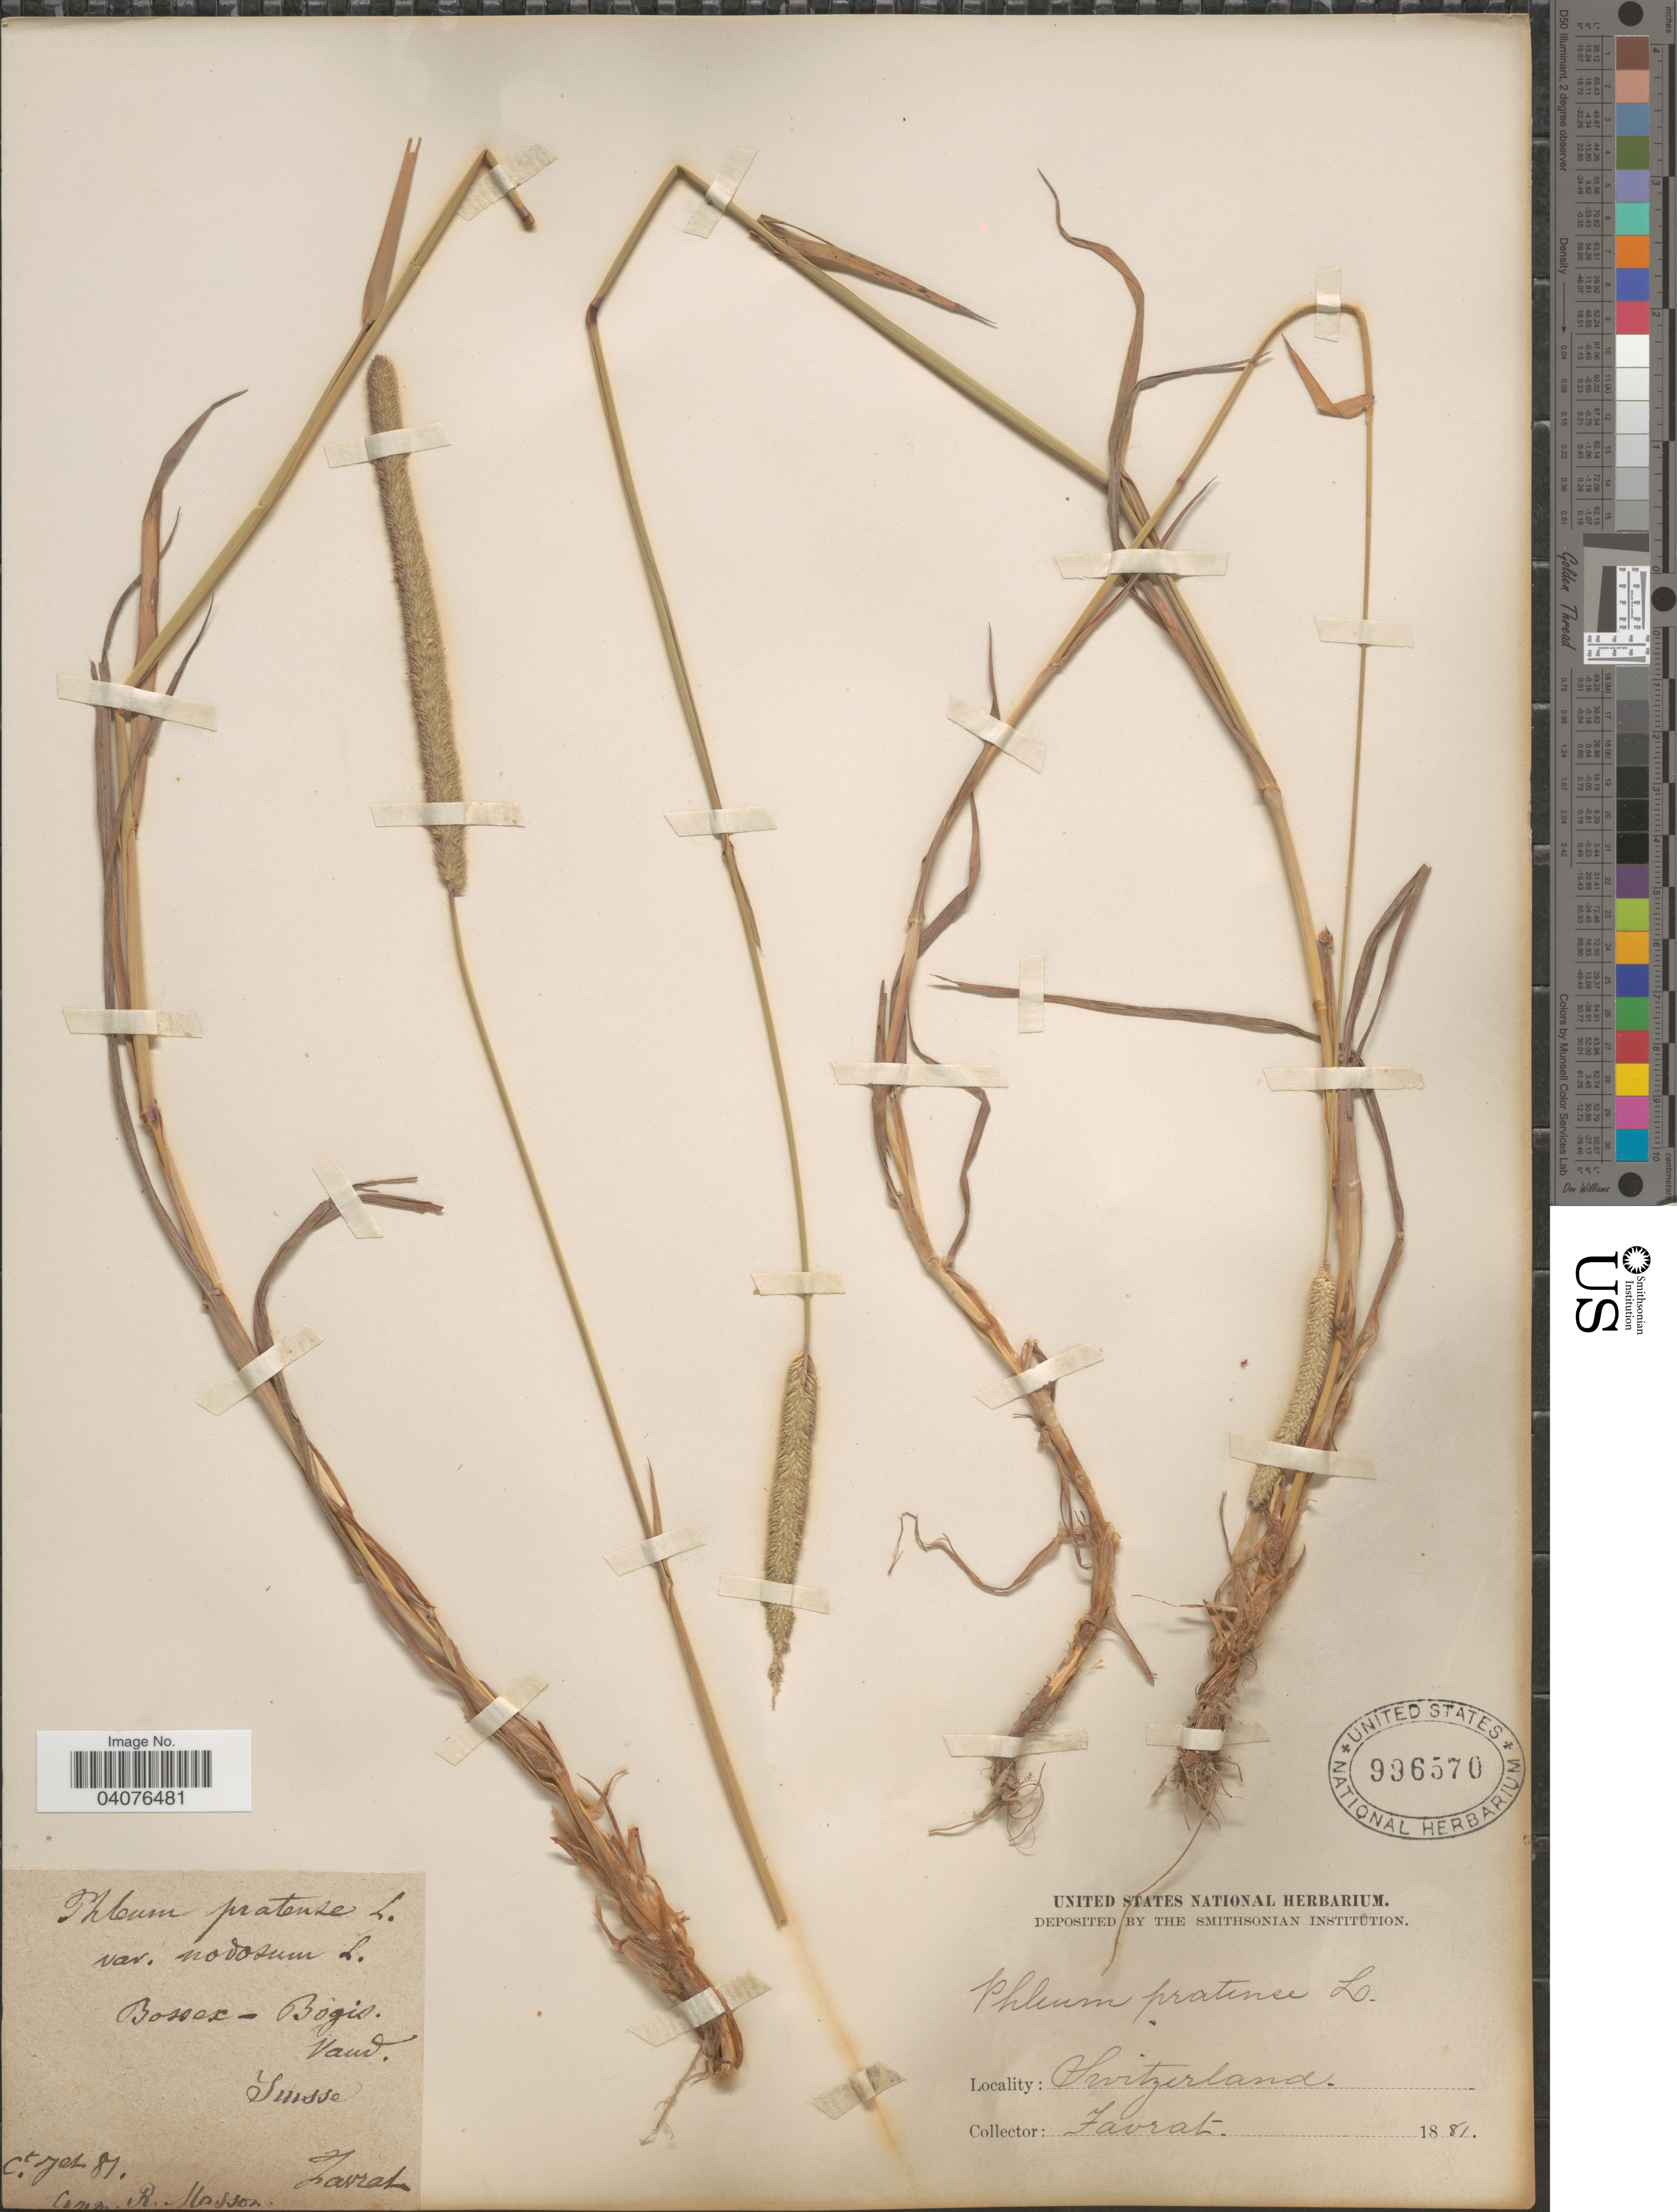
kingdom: Plantae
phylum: Tracheophyta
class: Liliopsida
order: Poales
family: Poaceae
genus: Phleum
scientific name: Phleum pratense subsp. pratense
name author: L.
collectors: L. Favrat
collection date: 1881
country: Switzerland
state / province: Vaud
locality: Bossey - Bogis. Suisse.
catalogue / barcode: US 996570